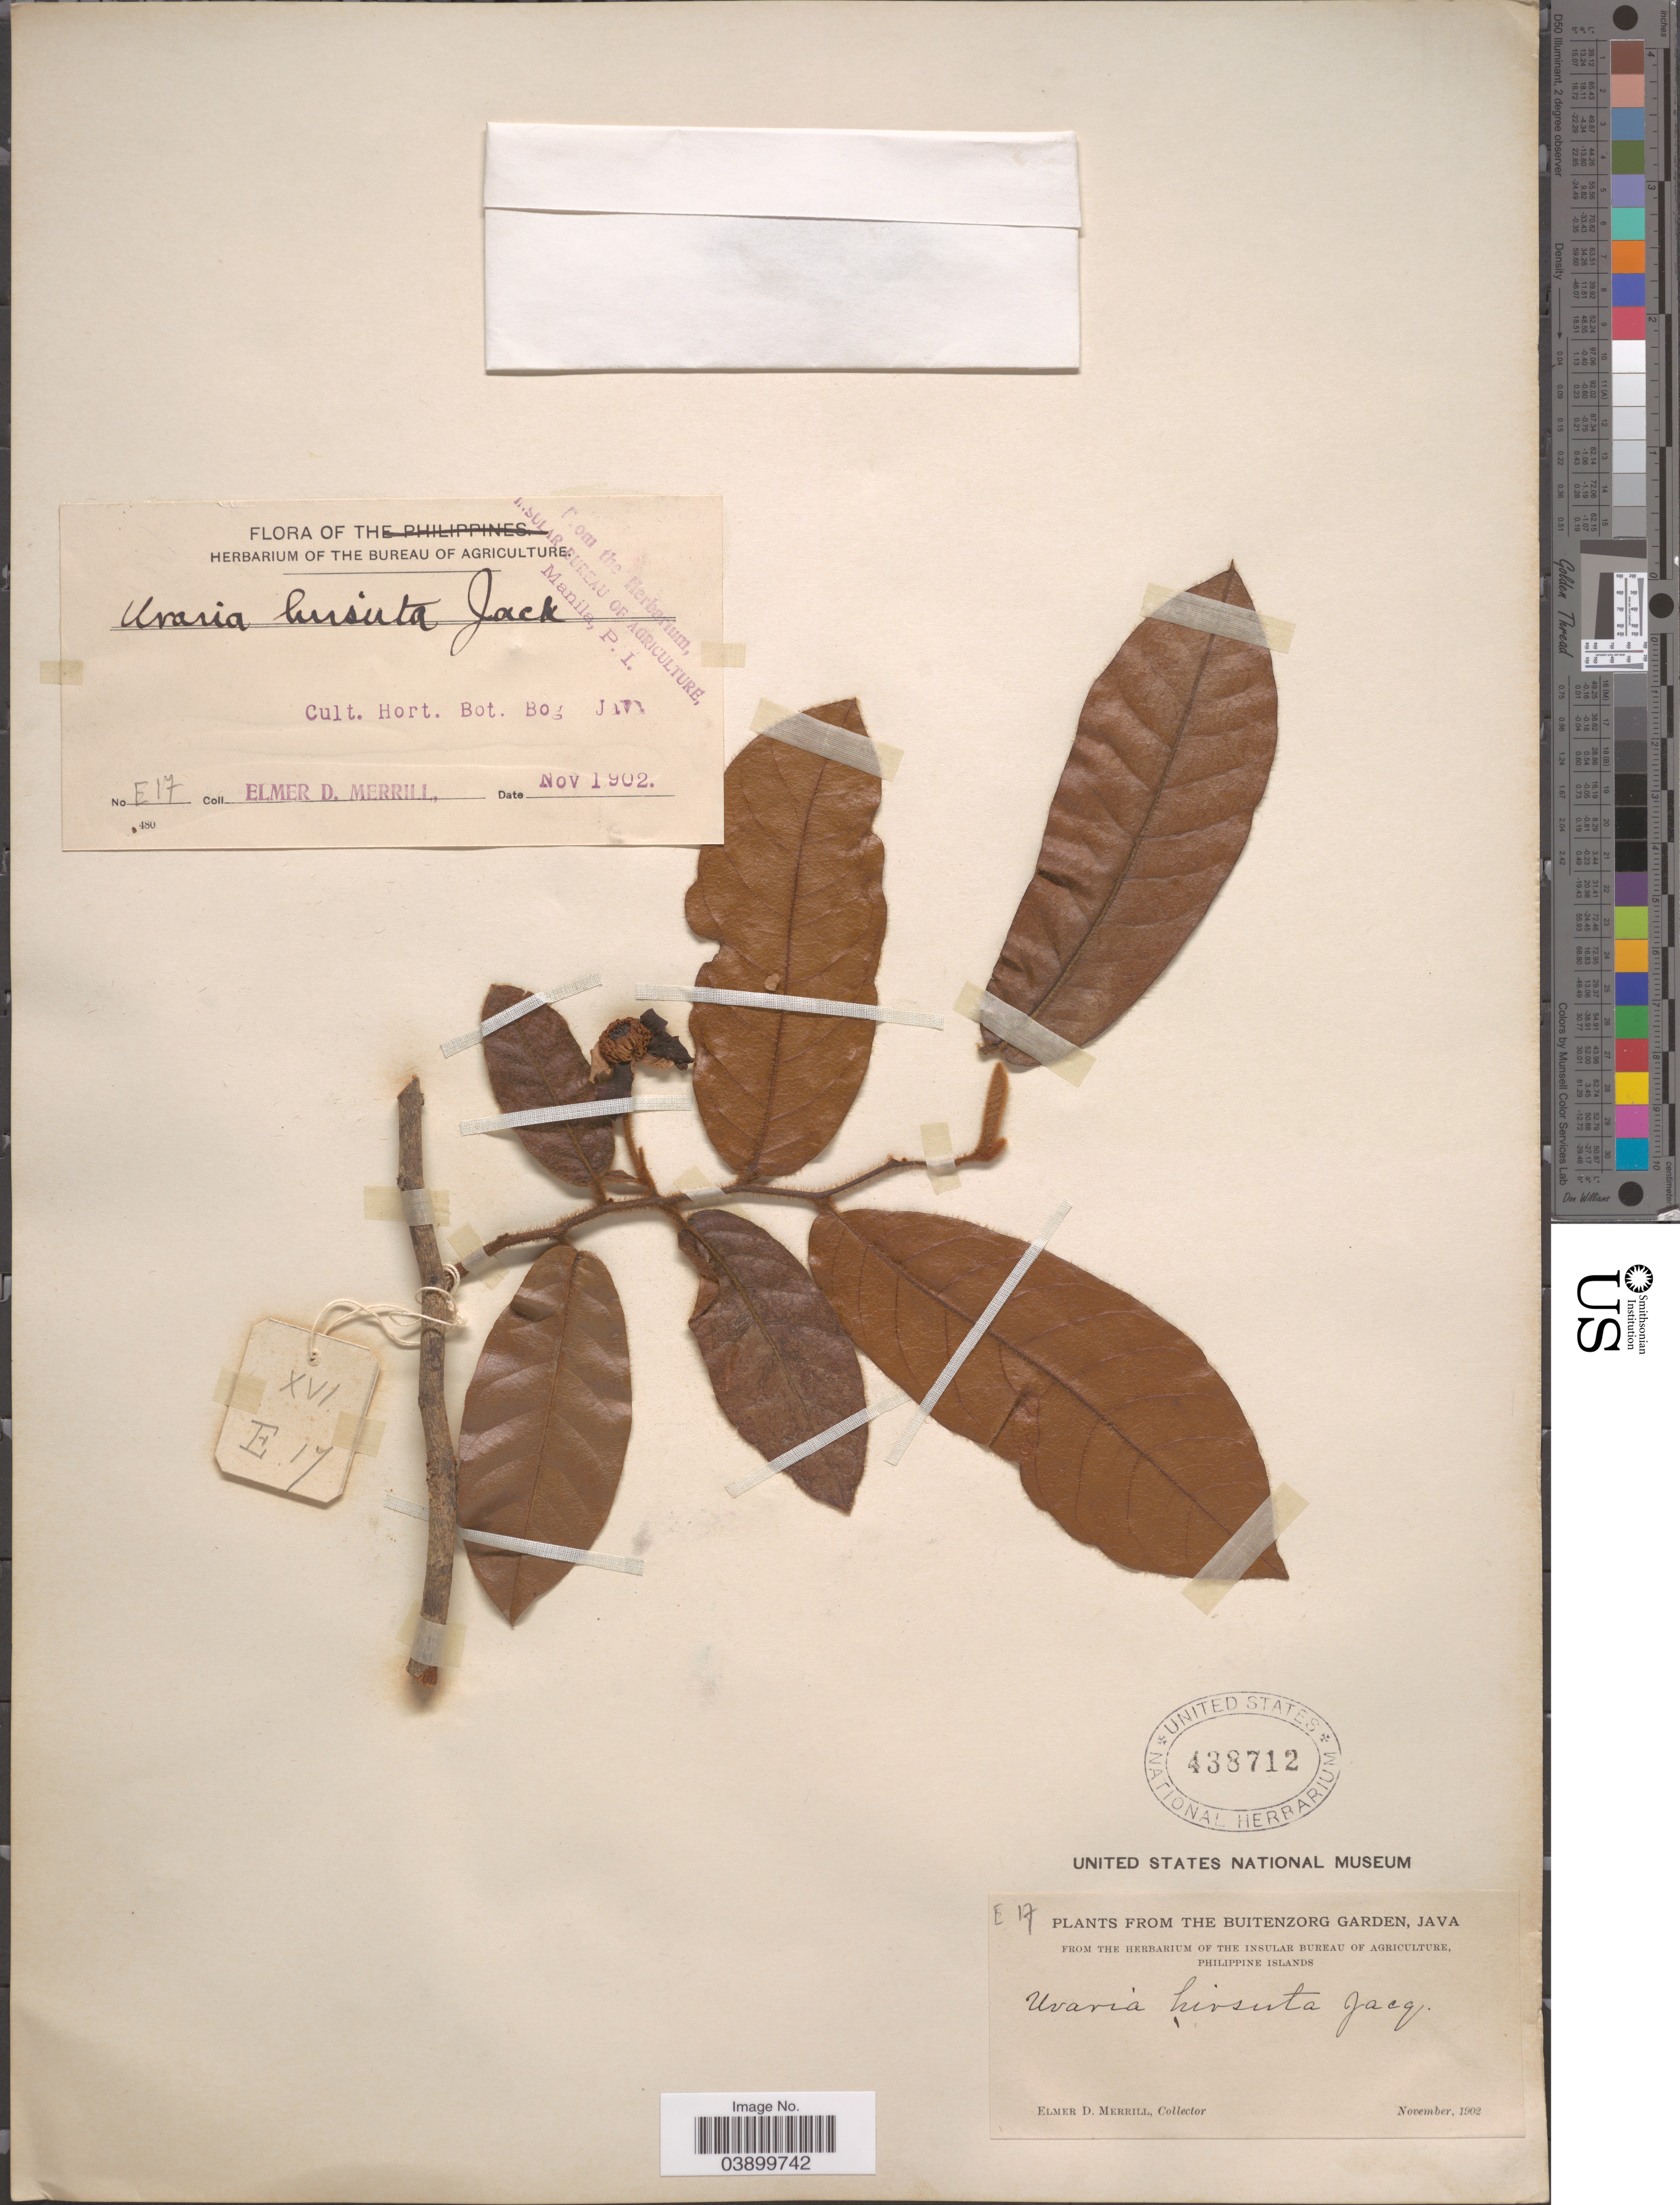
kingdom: Plantae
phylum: Tracheophyta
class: Magnoliopsida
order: Magnoliales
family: Annonaceae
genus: Uvaria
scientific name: Uvaria hirsuta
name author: Jack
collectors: E. D. Merrill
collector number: E 17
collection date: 1902-11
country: Indonesia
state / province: Java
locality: Cult. Hort. Bot. Bog. The Buitenzorg Garden.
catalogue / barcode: US 438712